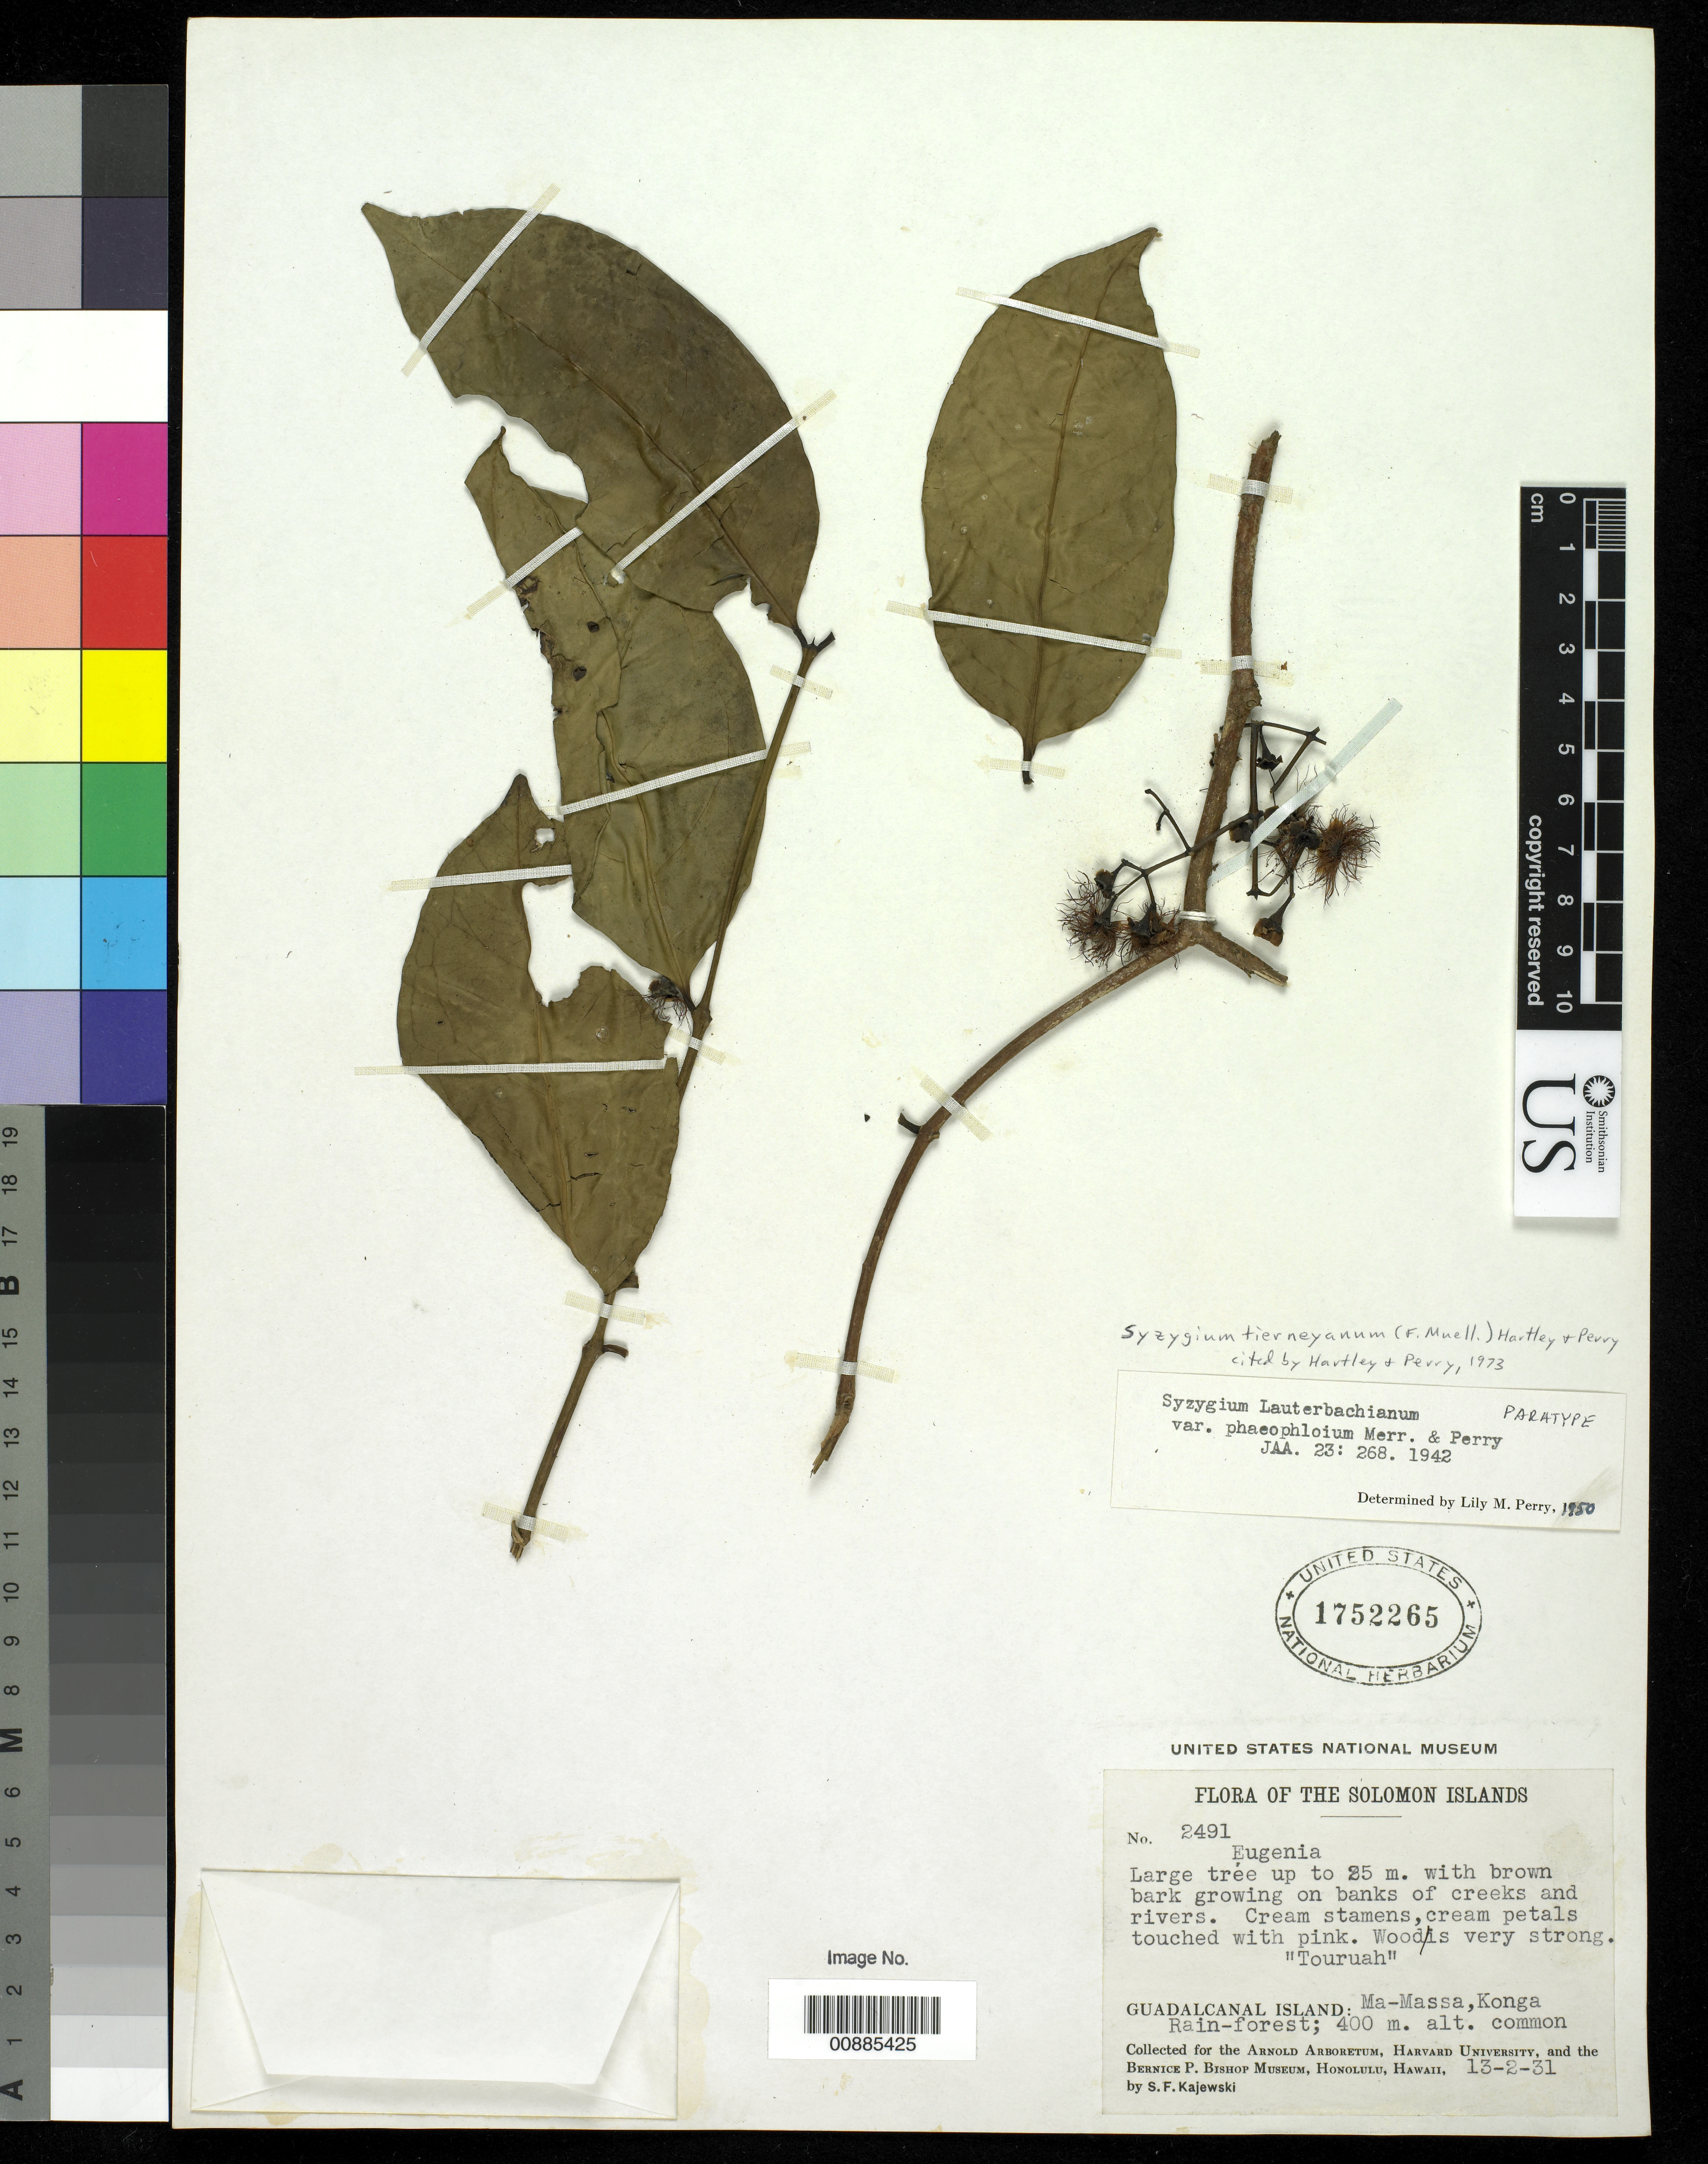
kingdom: Plantae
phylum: Tracheophyta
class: Magnoliopsida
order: Myrtales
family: Myrtaceae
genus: Syzygium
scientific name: Syzygium tierneyanum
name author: (F. Muell.) T.G. Hartley & L.M. Perry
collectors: S. Kajewski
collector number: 2491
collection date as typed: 13 Feb 1931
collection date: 1931-02-13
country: Solomon Islands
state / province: Guadalcanal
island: Guadalcanal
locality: Ma-Massa, Konga Rain-forest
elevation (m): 400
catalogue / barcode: US 1752265